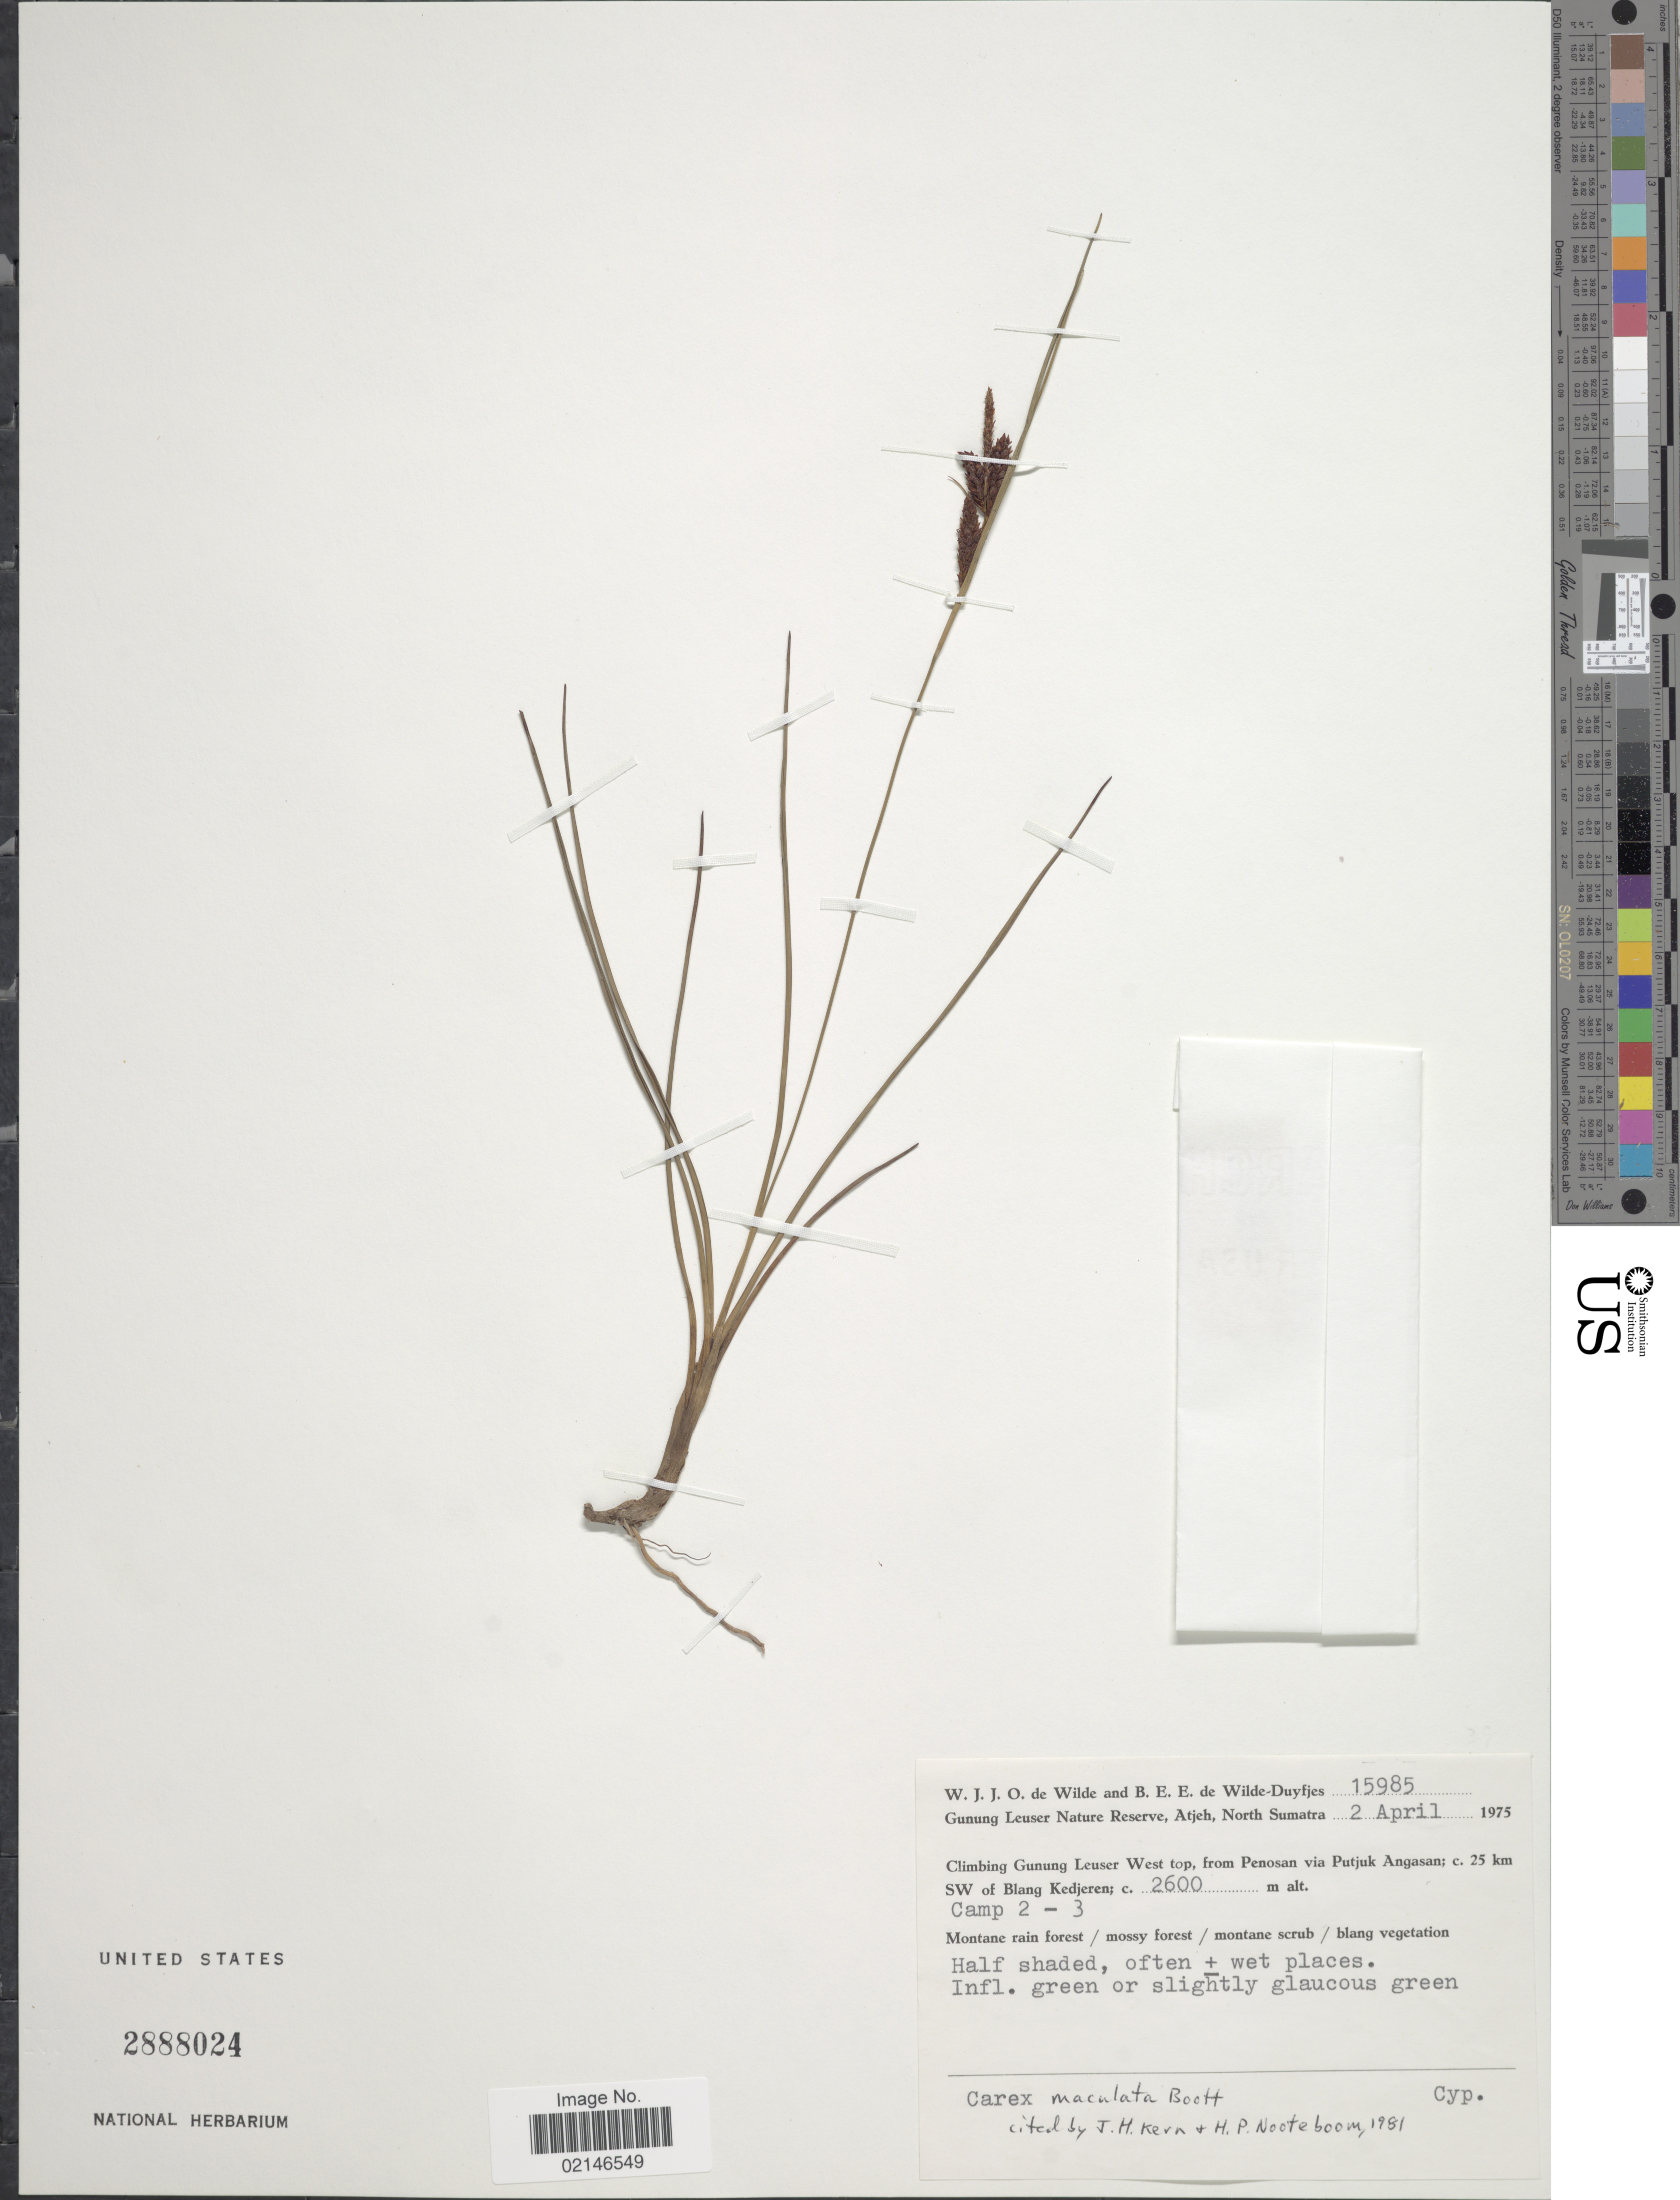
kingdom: Plantae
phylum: Tracheophyta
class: Liliopsida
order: Poales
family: Cyperaceae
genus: Carex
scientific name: Carex maculata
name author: Boott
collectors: W. J. de Wilde & B. E. de Wilde-Duyfjes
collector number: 15985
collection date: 1975-04-02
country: Indonesia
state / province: Sumatra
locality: Gunung Leuser Nature Reserve, Atjeh, North Sumatra, Climbing Gunung Leuser West top, from Penosan via Putjuk Angasan; c. 25 km SW of Blang Kedjeren, Camp 2-3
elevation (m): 2600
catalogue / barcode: US 2888024